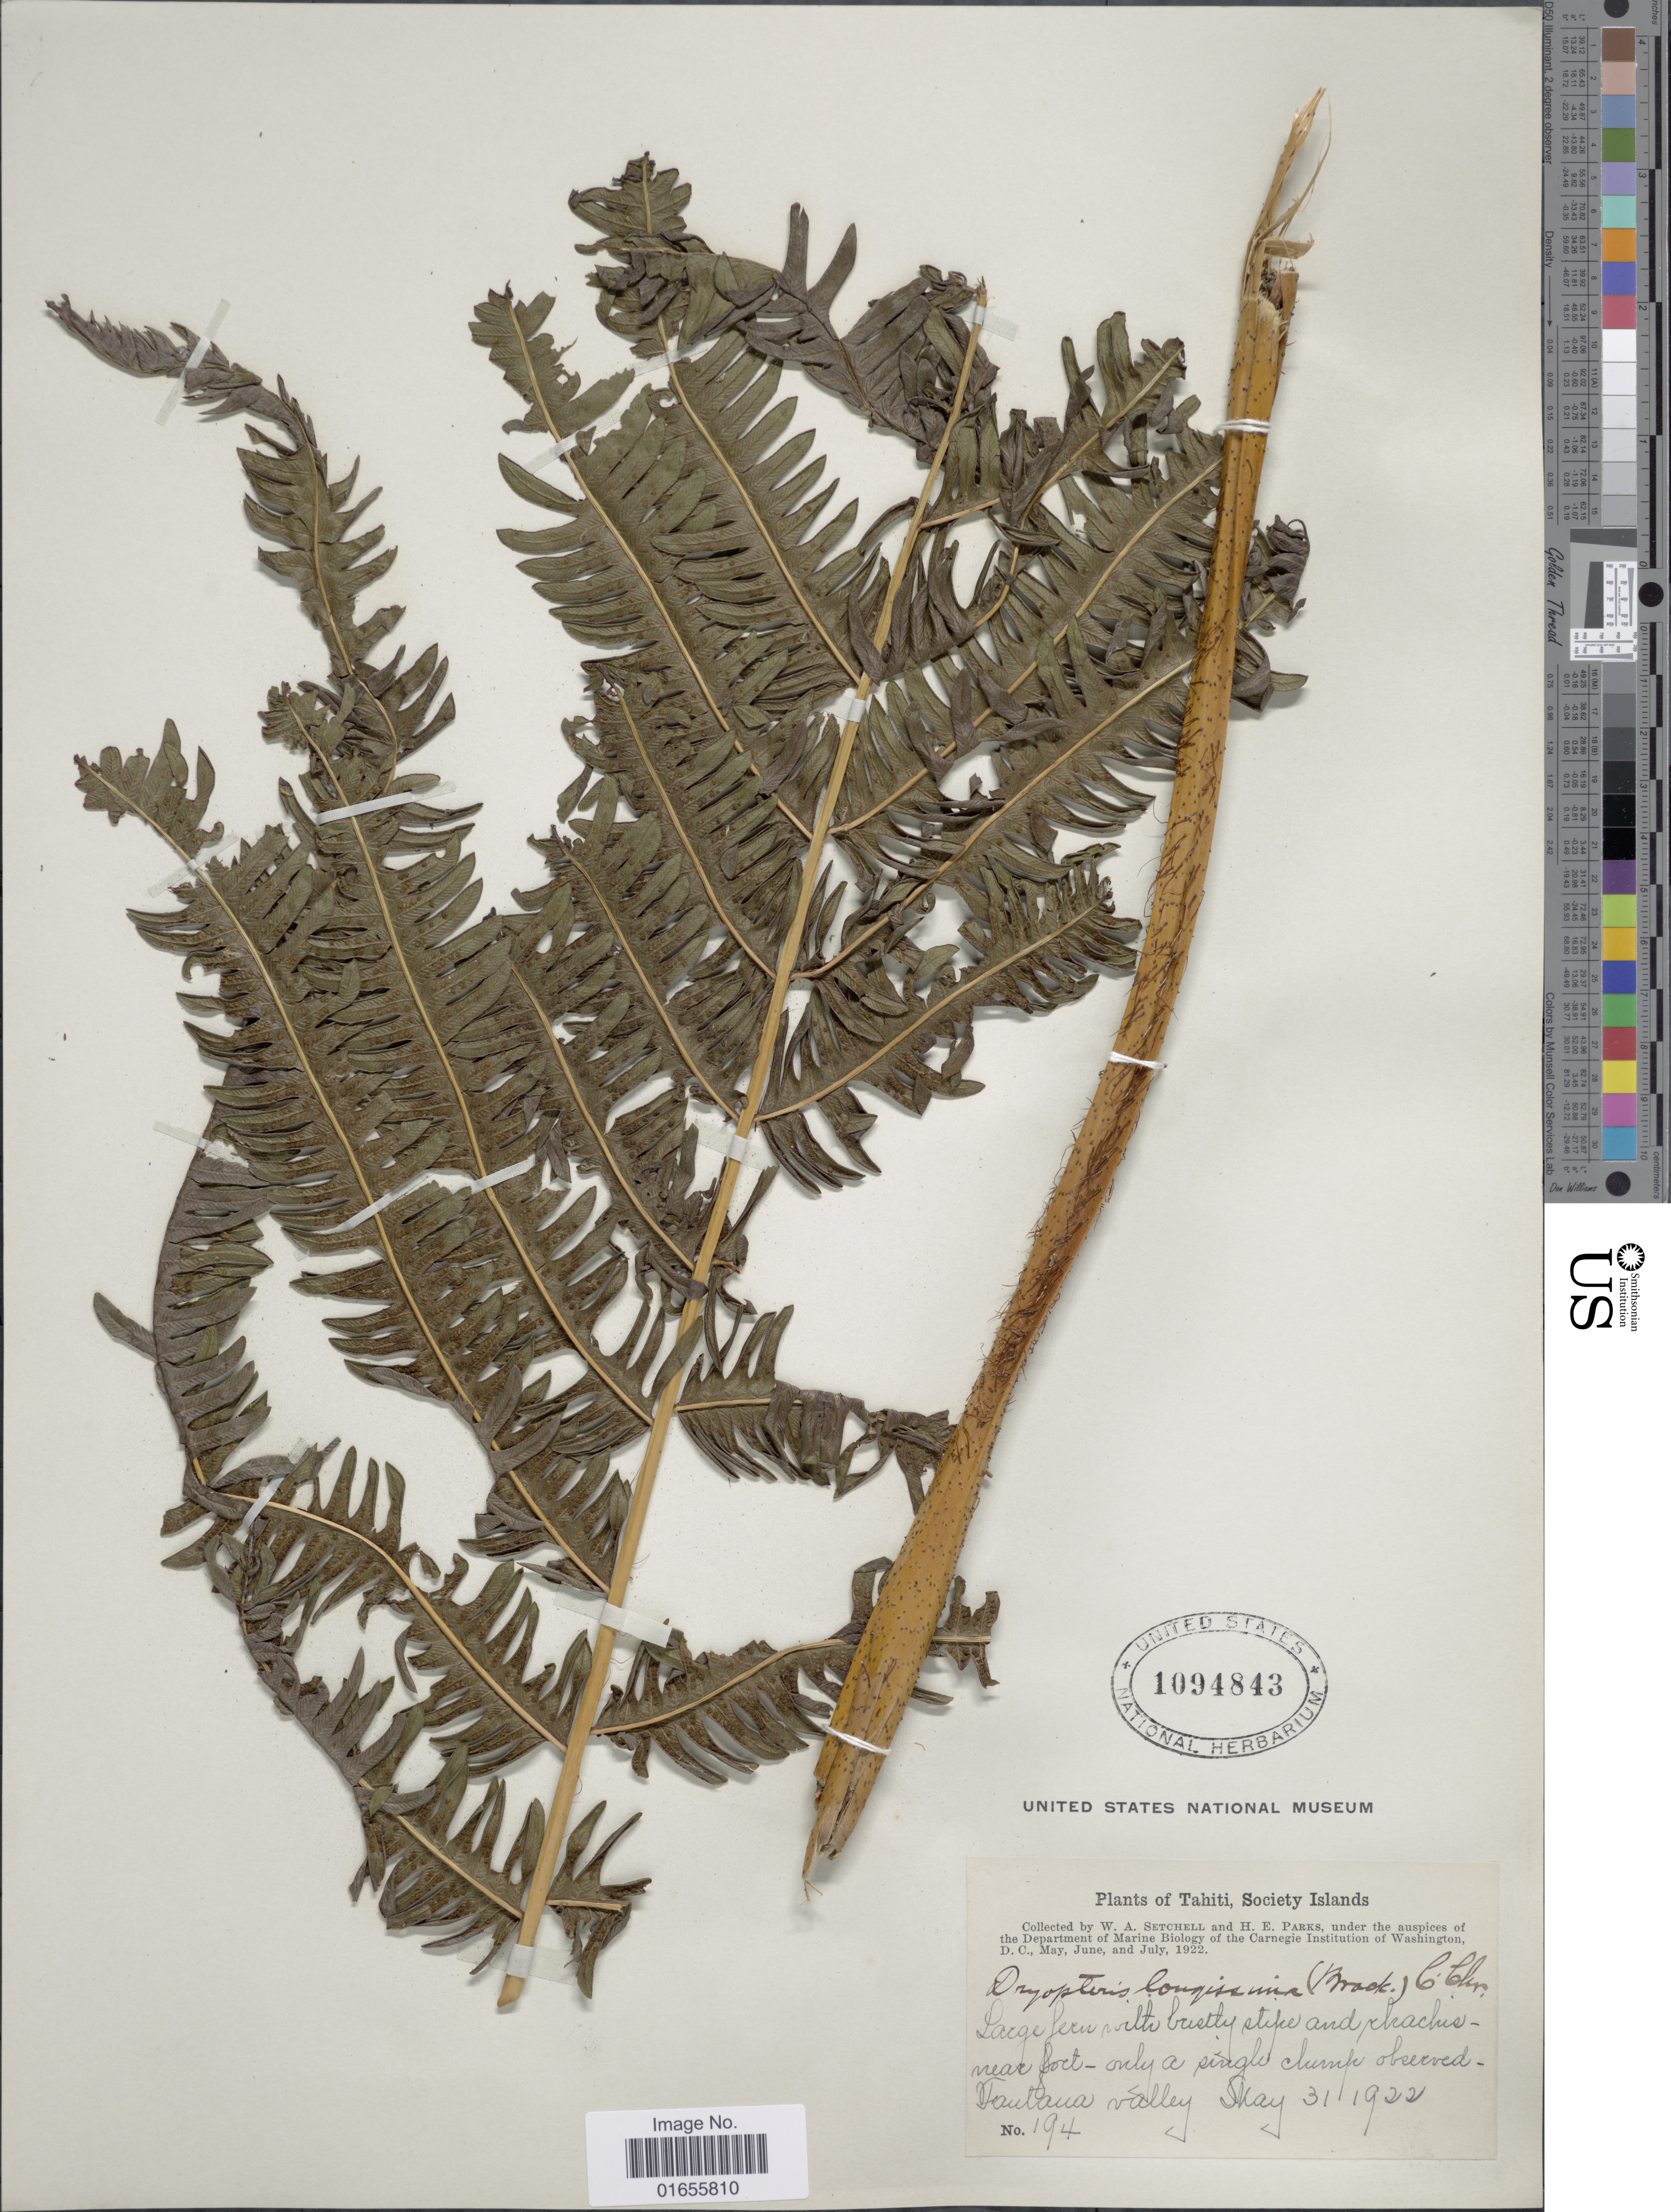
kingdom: Plantae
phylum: Tracheophyta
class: Polypodiopsida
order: Polypodiales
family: Thelypteridaceae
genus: Chingia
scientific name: Chingia longissima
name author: (Brack.) Holttum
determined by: Wagner, W. L., (BOT), Smithsonian Institution - National Museum of Natural History (UNITED STATES)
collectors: W. Setchell & H. E. Parks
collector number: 194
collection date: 1922-05-31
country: French Polynesia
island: Tahiti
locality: Tahiti,Society Islands, Fautaua Valley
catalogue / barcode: US 1094843